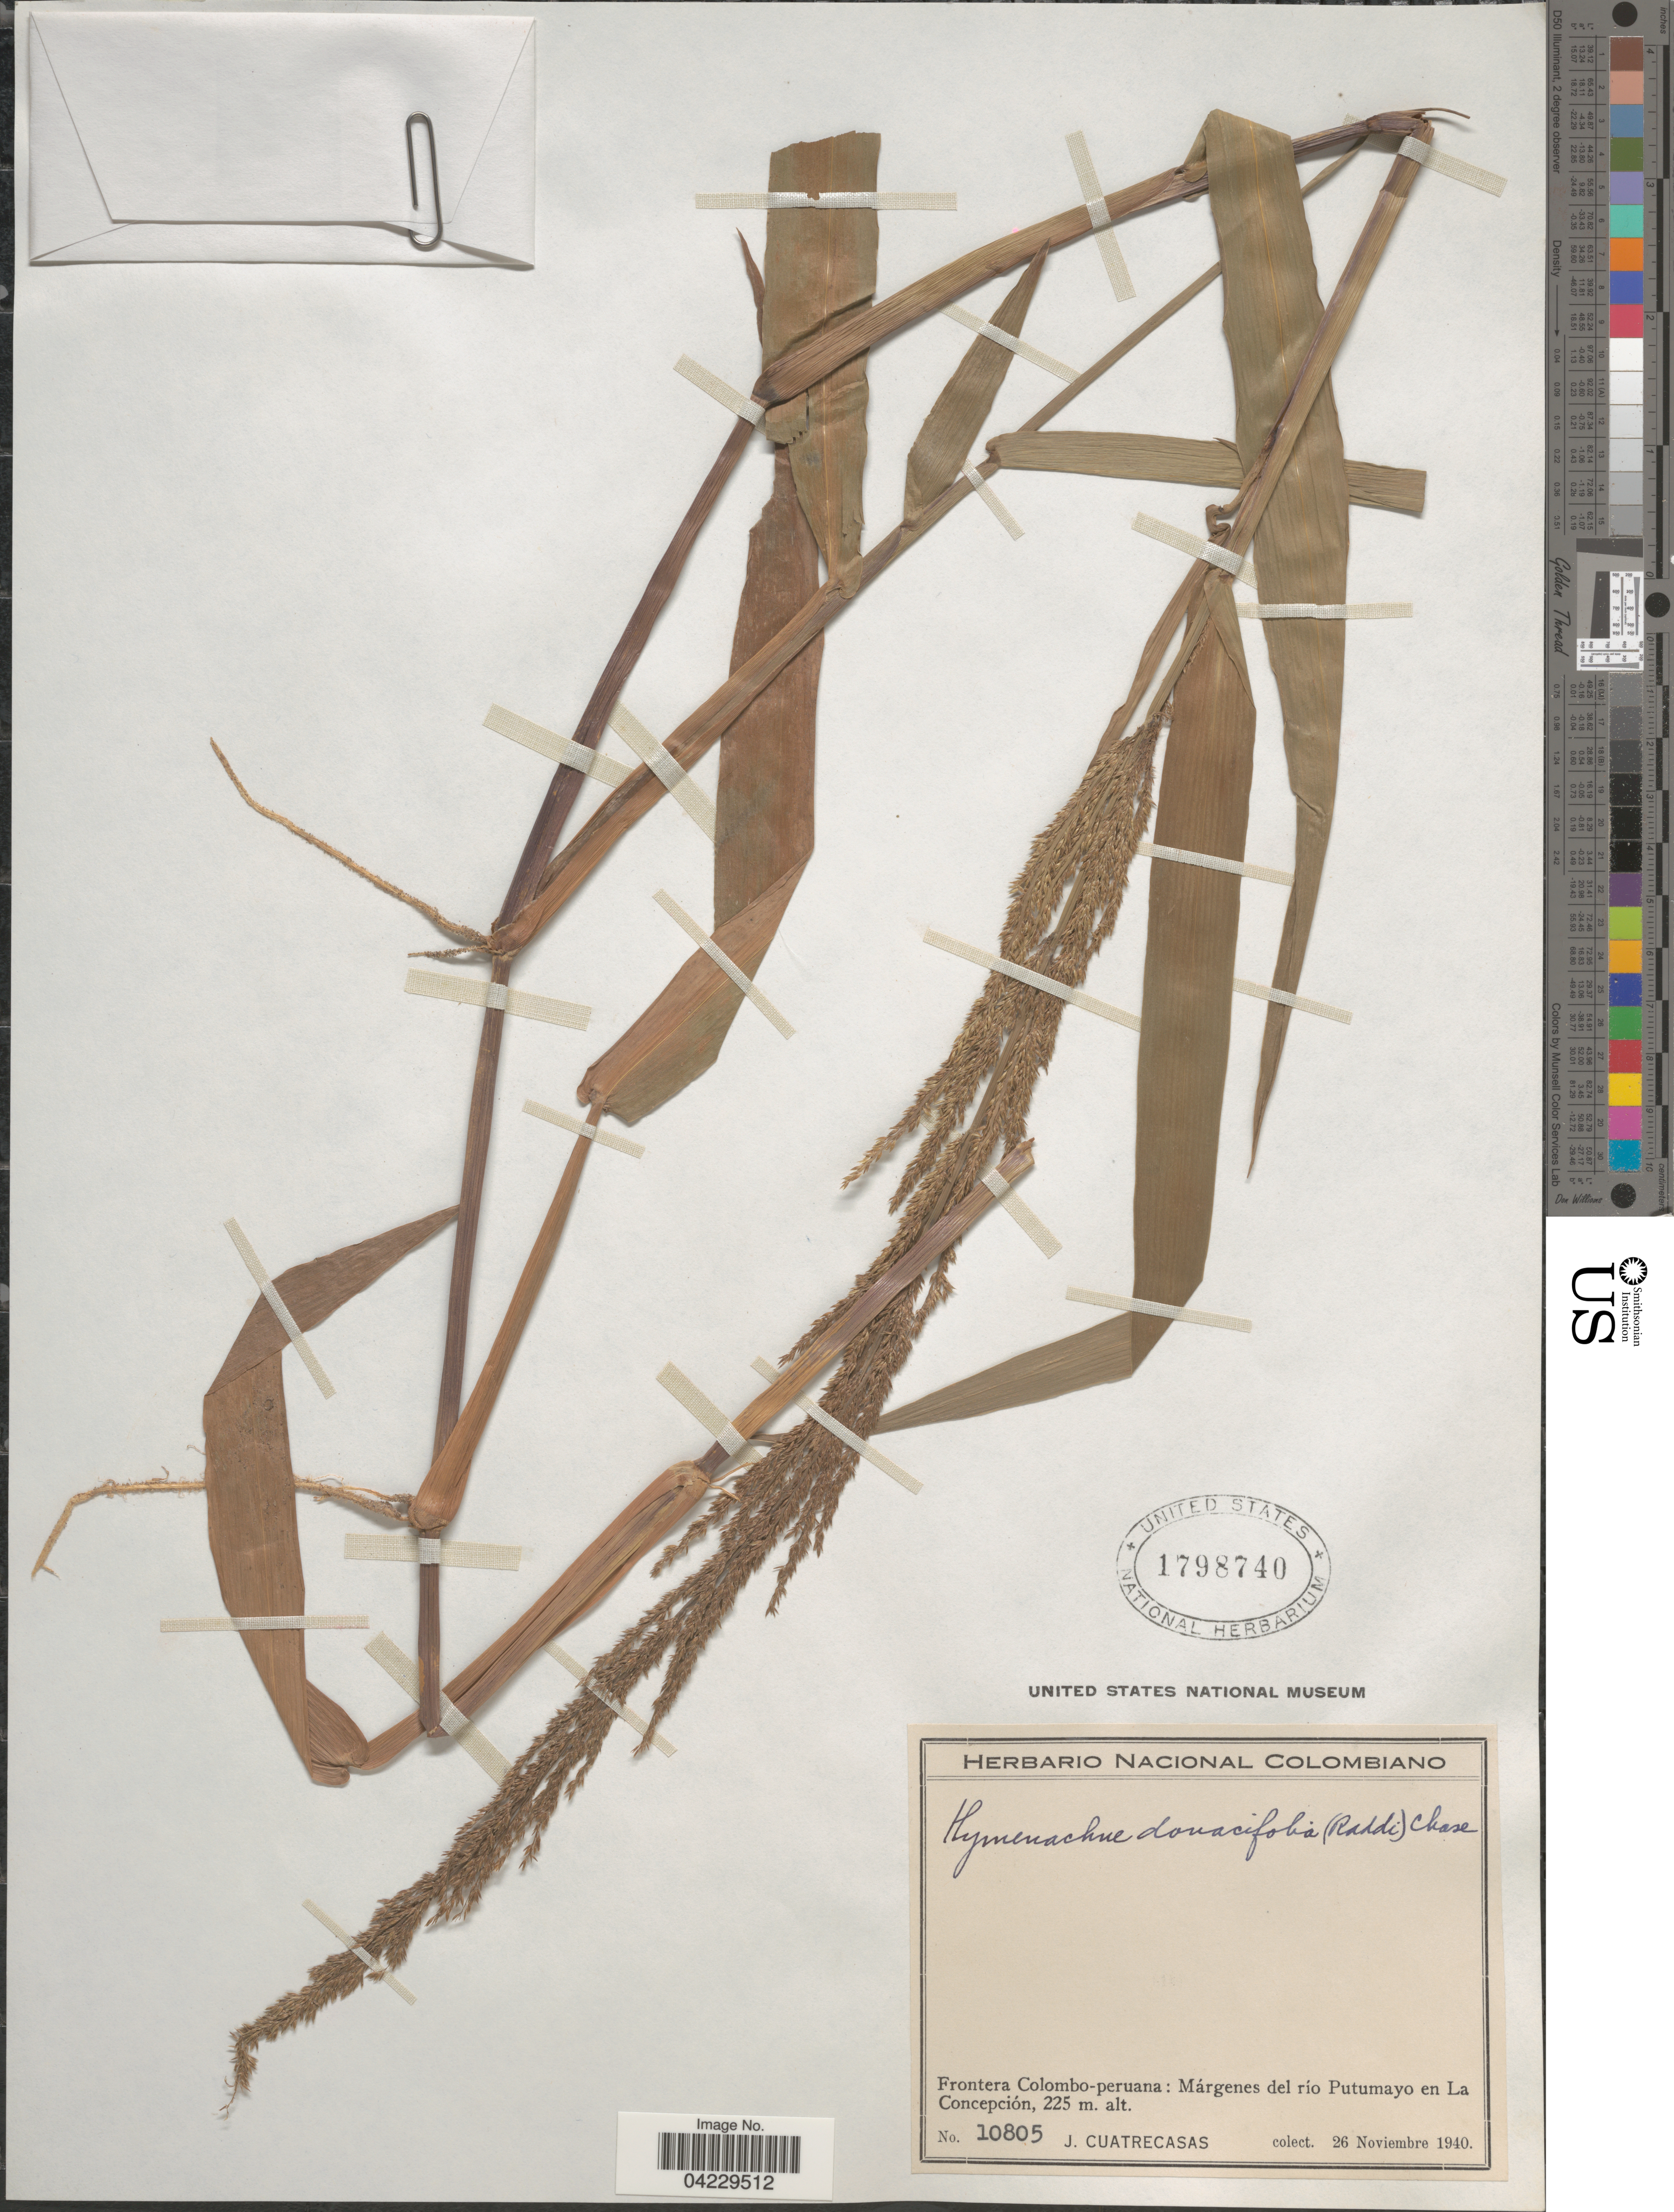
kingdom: Plantae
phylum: Tracheophyta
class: Liliopsida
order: Poales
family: Poaceae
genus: Hymenachne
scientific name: Hymenachne donacifolia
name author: (Raddi) Chase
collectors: J. Cuatrecasas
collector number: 10805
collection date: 1940-11-26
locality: Frontera Colombo-peruana: Márgenes del río Putumayo en La Concepción.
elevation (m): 225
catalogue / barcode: US 1798740